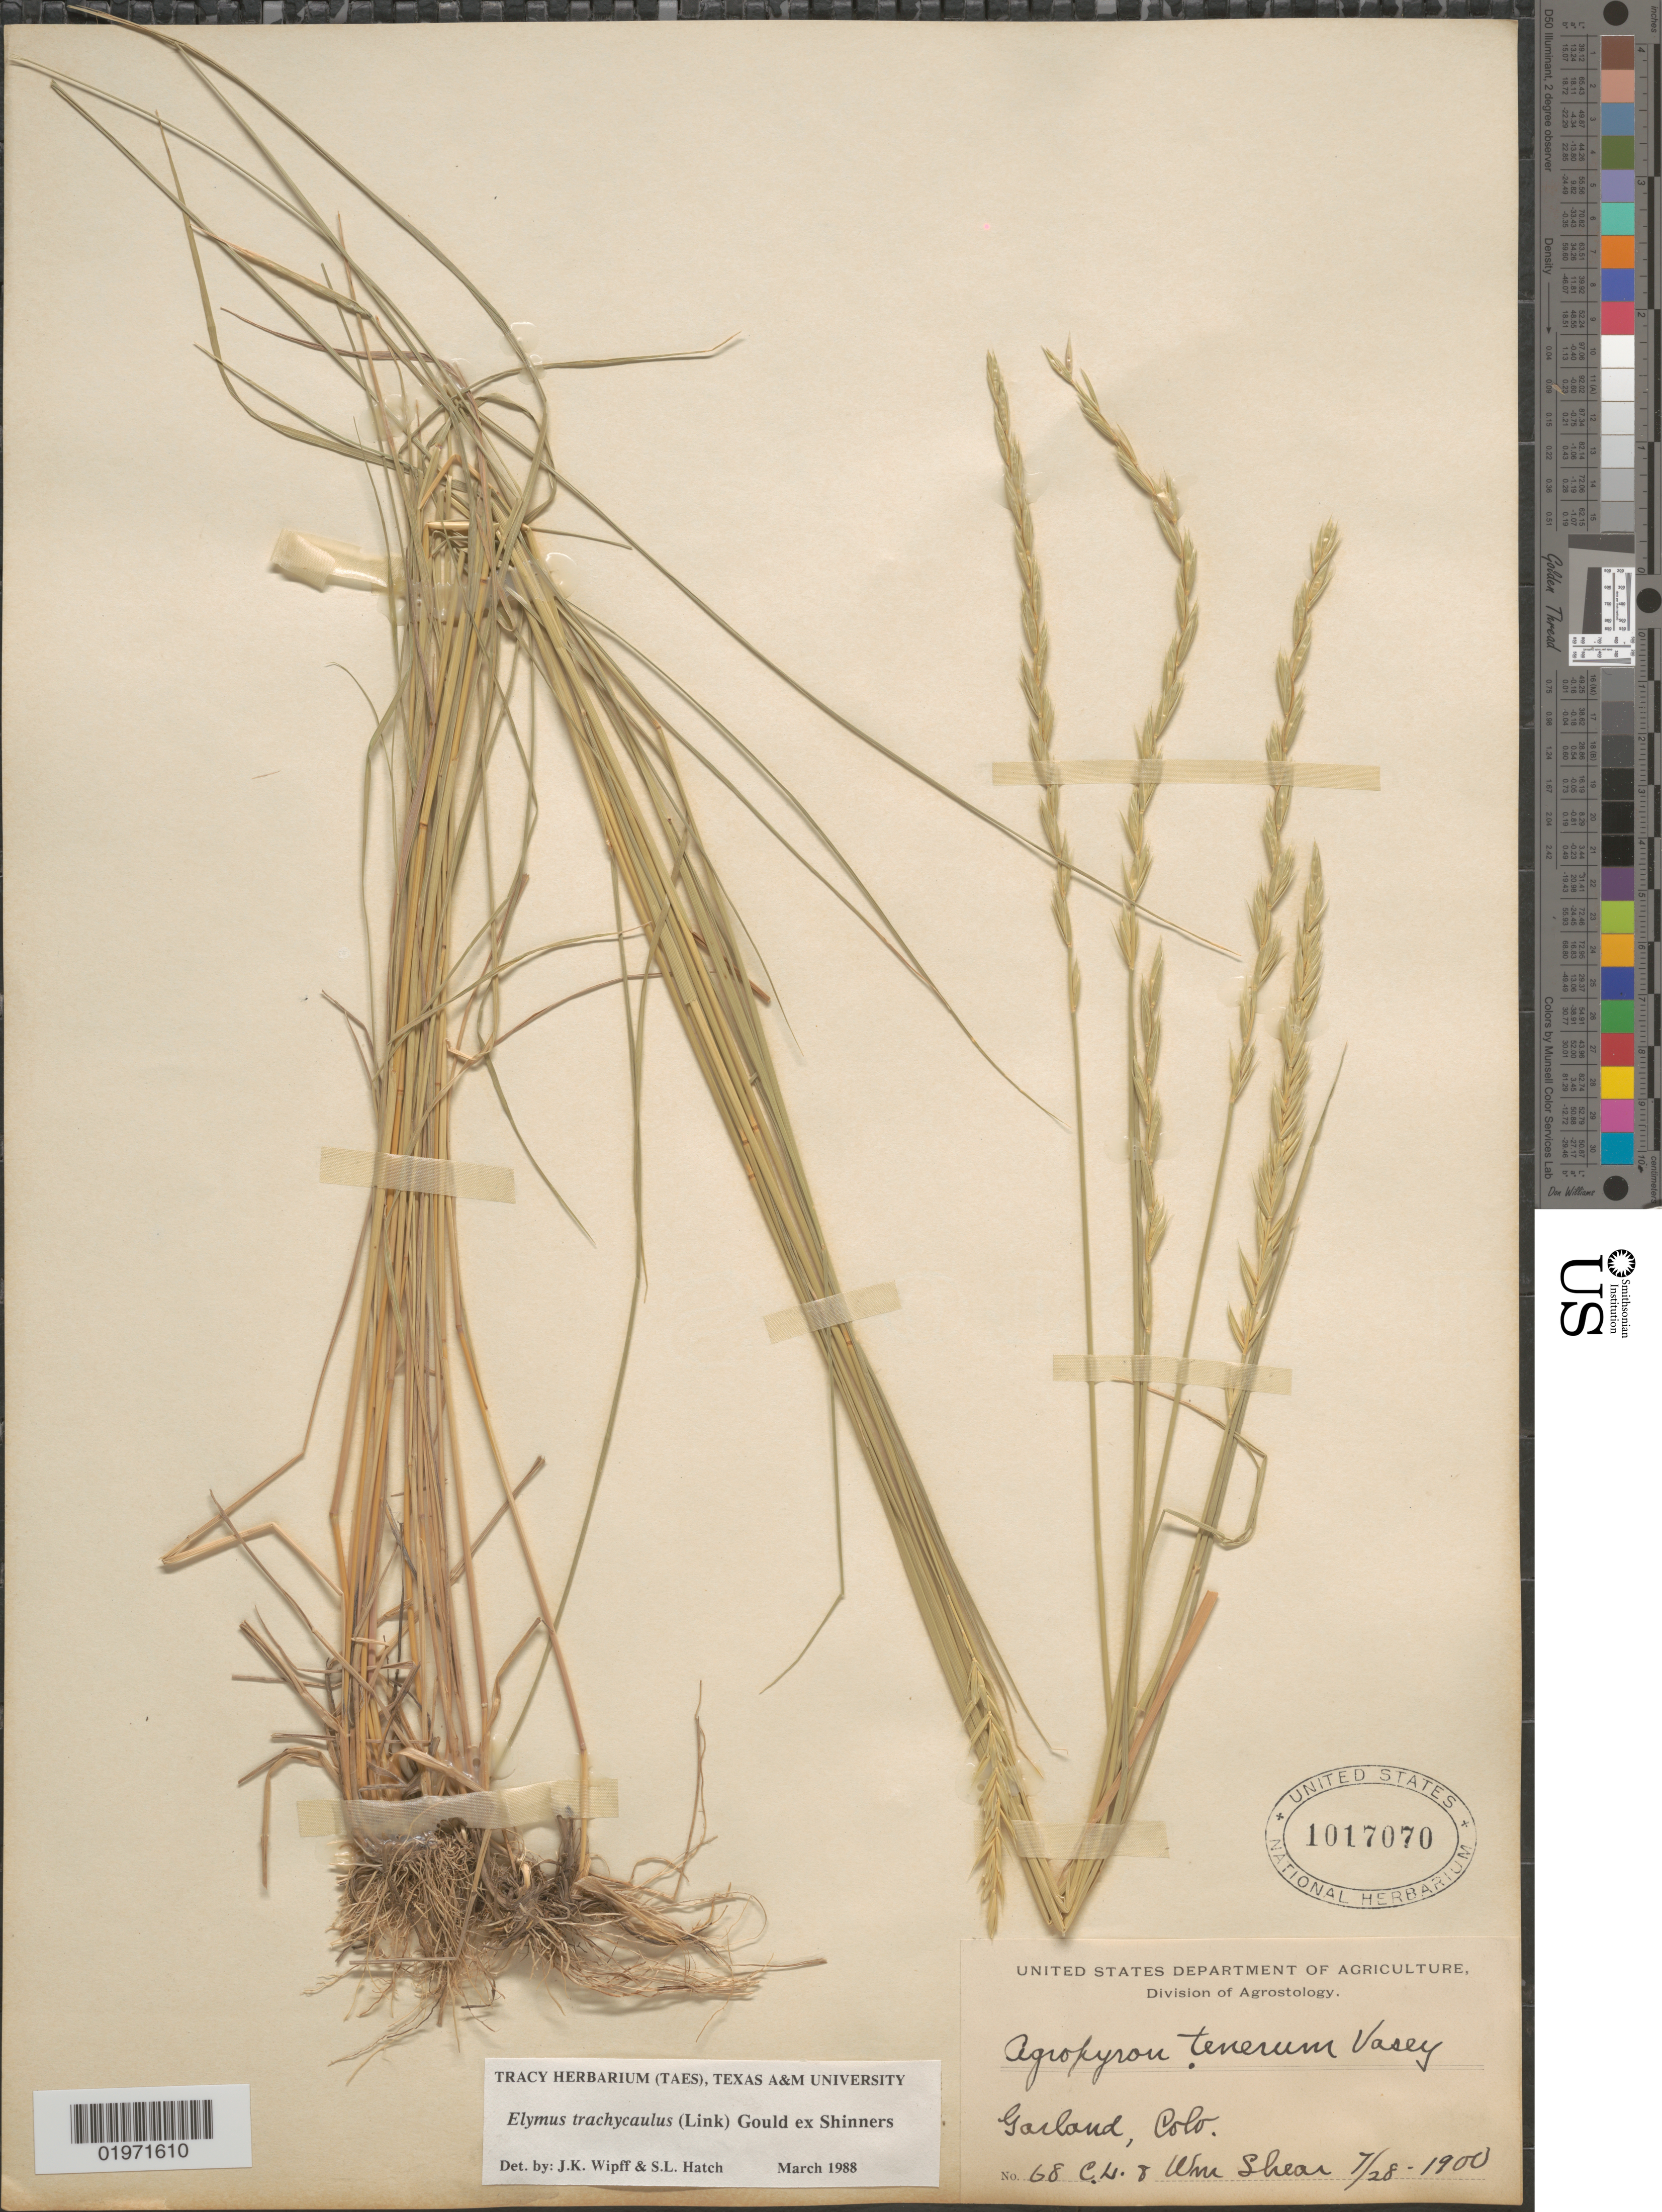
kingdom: Plantae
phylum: Tracheophyta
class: Liliopsida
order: Poales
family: Poaceae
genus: Elymus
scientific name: Elymus trachycaulus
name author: (Link) Gould ex Shinners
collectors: C. L. Shear & W. Shear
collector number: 68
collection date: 1900-07-28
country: United States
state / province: Colorado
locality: Garland.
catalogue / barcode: US 1017070